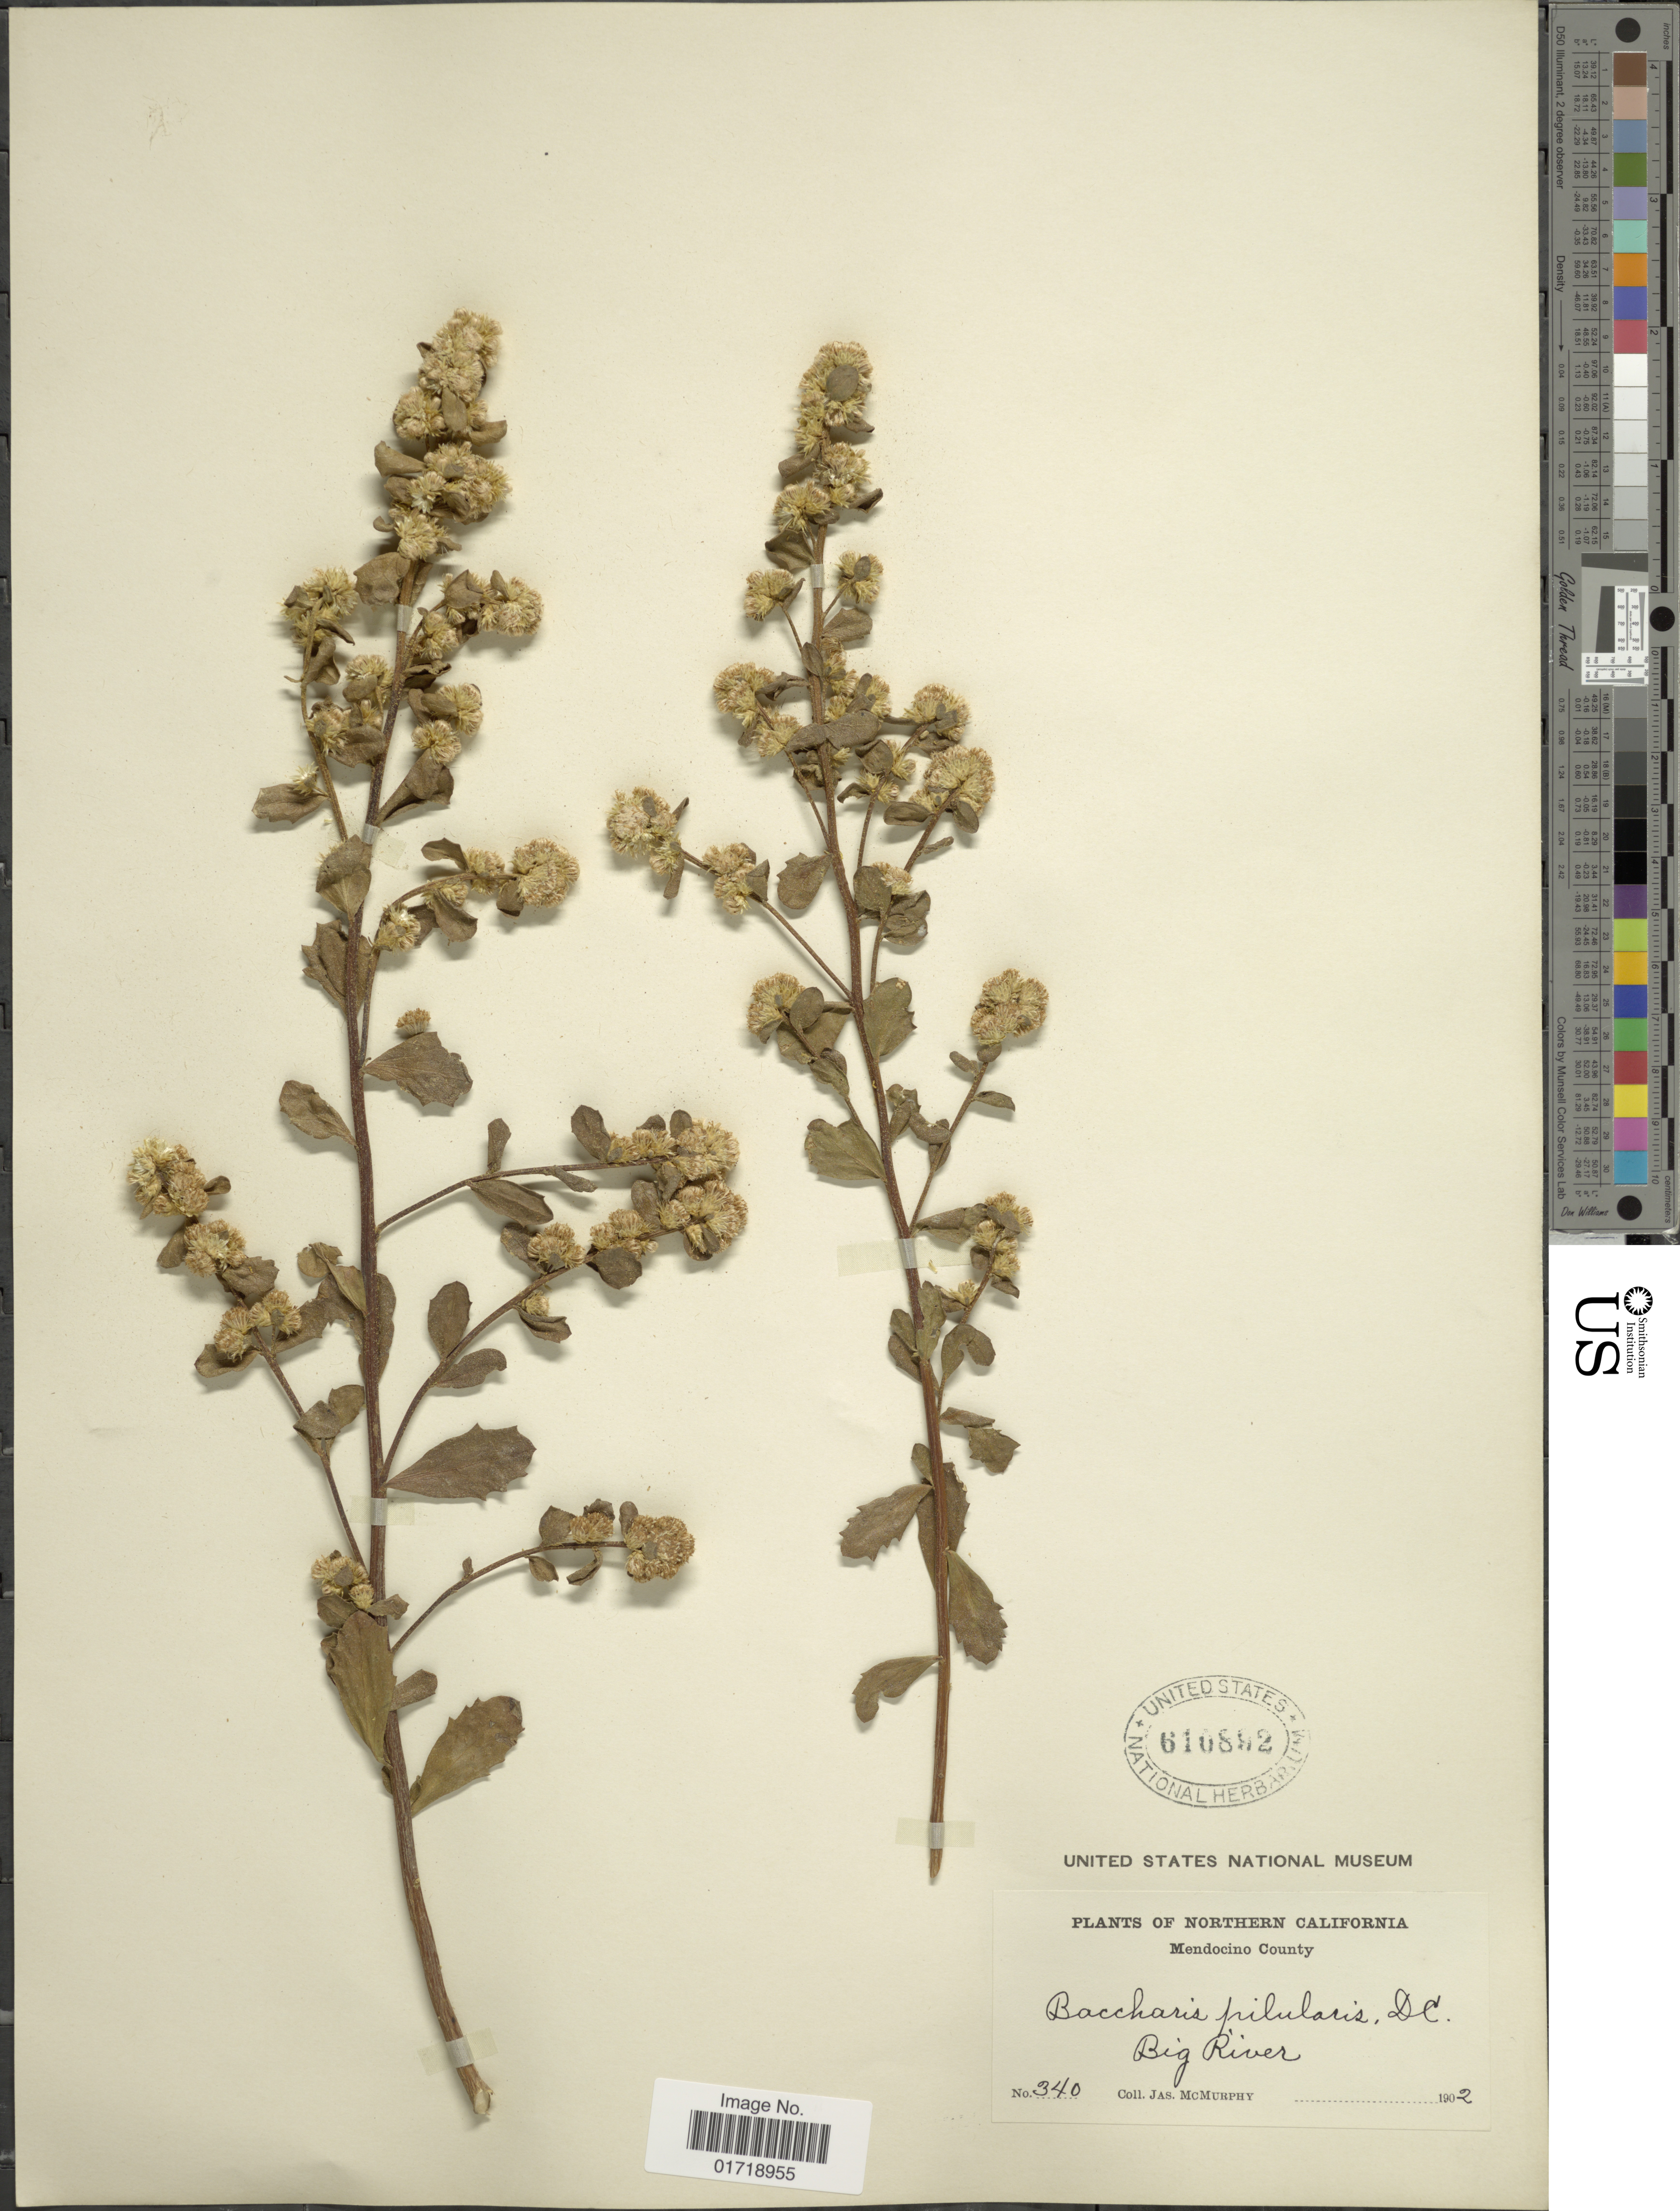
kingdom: Plantae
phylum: Tracheophyta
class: Magnoliopsida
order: Asterales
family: Asteraceae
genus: Baccharis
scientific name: Baccharis pilularis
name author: DC.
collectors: J. McMurphy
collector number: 340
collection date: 1902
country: United States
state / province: California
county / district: Mendocino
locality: Northern California, Mendocino County, Big River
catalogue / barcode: US 610892